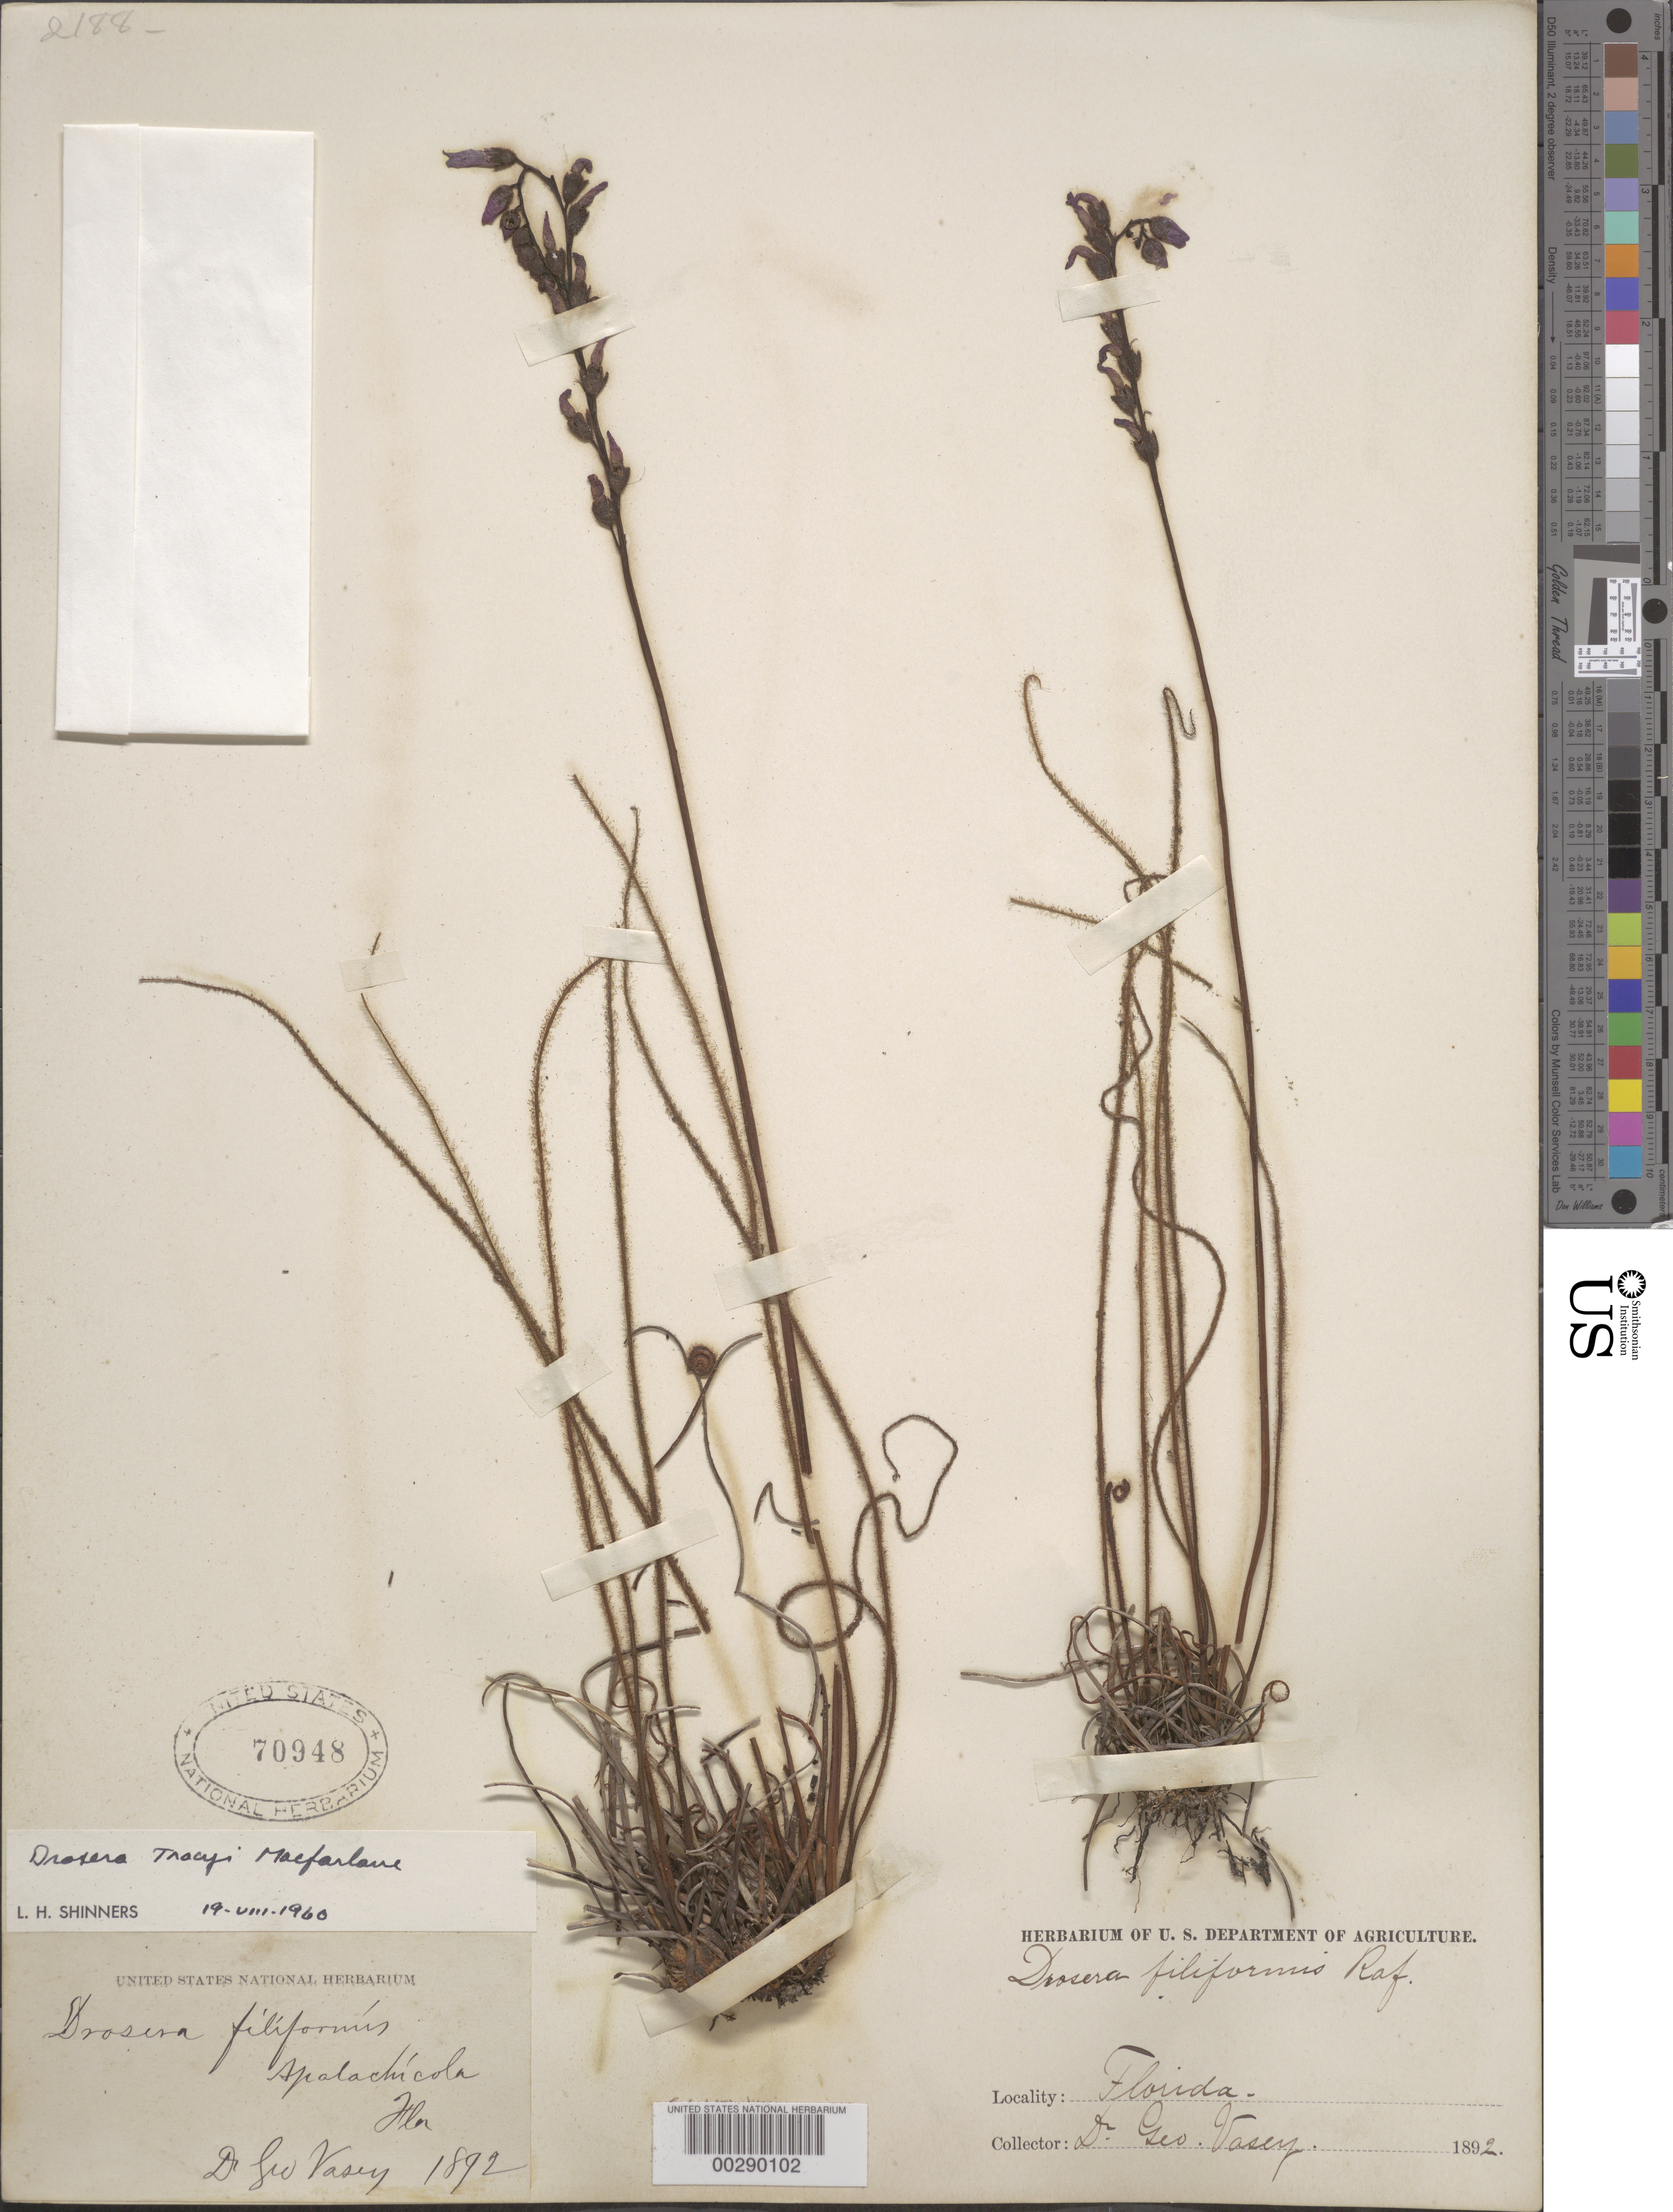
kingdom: Plantae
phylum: Tracheophyta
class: Magnoliopsida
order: Caryophyllales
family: Droseraceae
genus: Drosera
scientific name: Drosera tracyi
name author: Macfarl.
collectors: G. Vasey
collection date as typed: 1892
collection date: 1892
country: United States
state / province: Florida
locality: Apalachicola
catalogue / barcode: US 70948